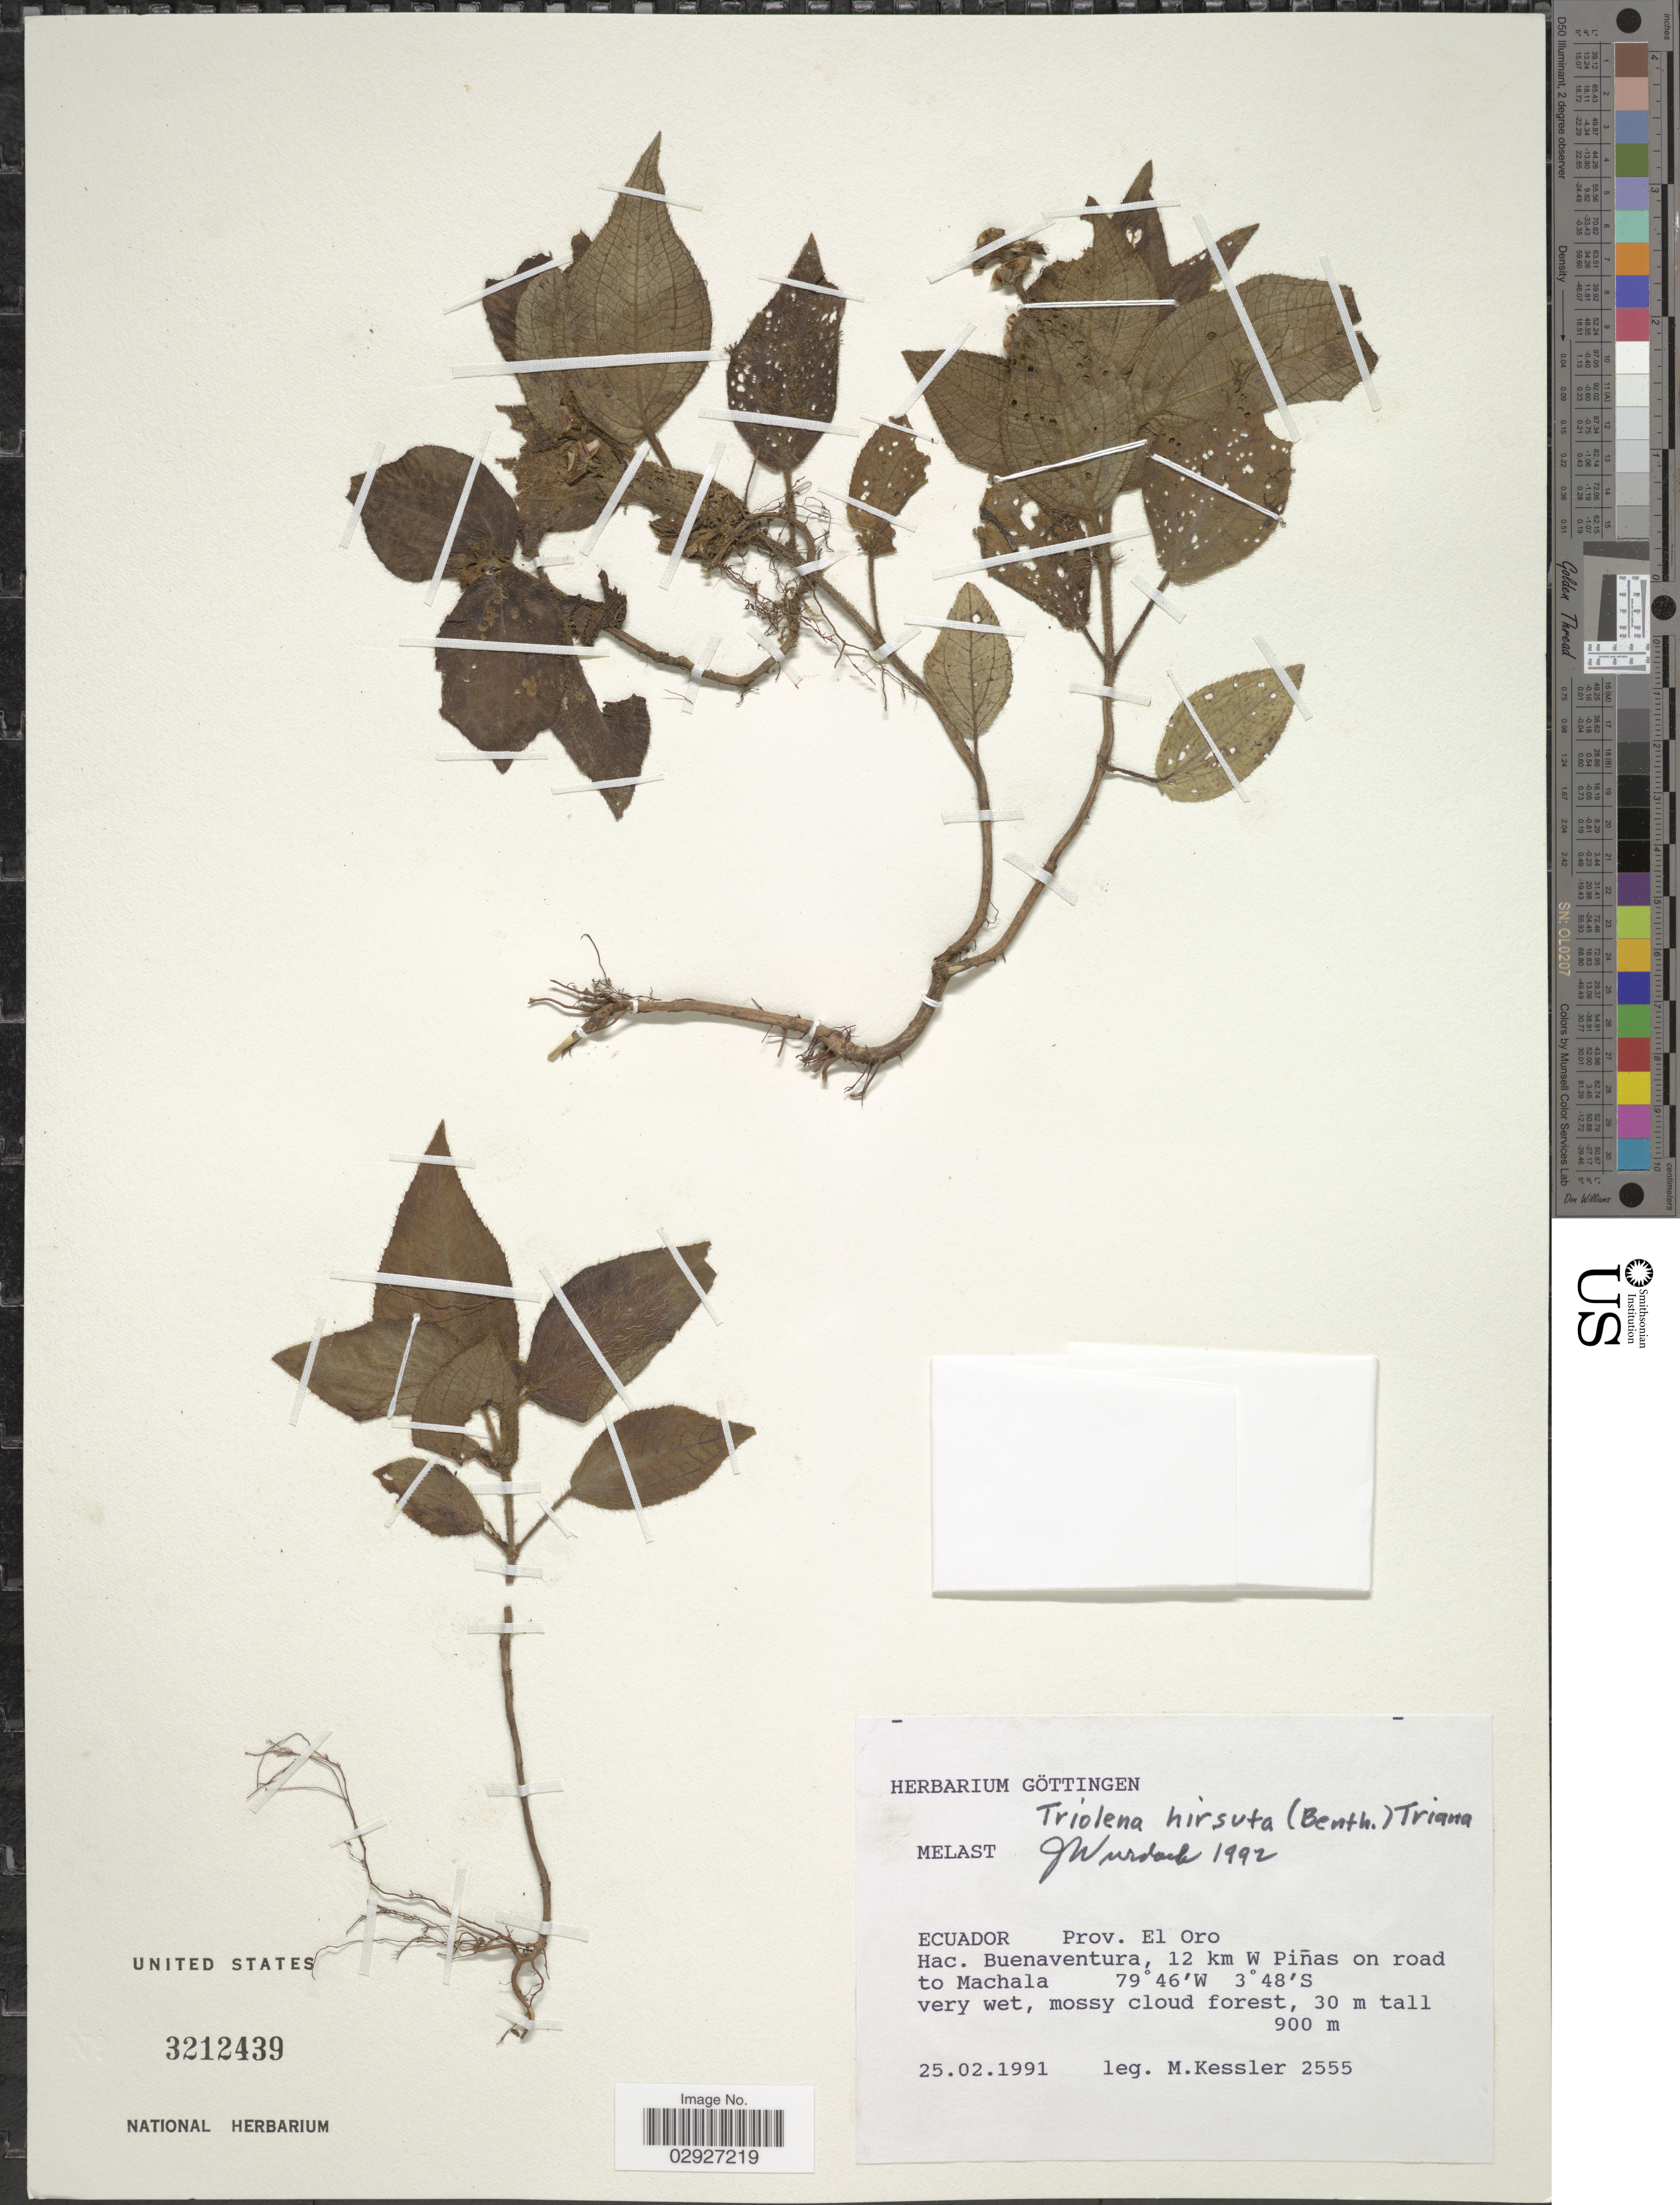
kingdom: Plantae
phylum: Tracheophyta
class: Magnoliopsida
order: Myrtales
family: Melastomataceae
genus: Triolena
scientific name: Triolena hirsuta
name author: (Benth.) Triana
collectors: M. Kessler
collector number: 2555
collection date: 1991-02-25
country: Ecuador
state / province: El Oro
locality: Hac. Buenaventura, 12 km W Piñas on road to Machala.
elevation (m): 900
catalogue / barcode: US 3212439